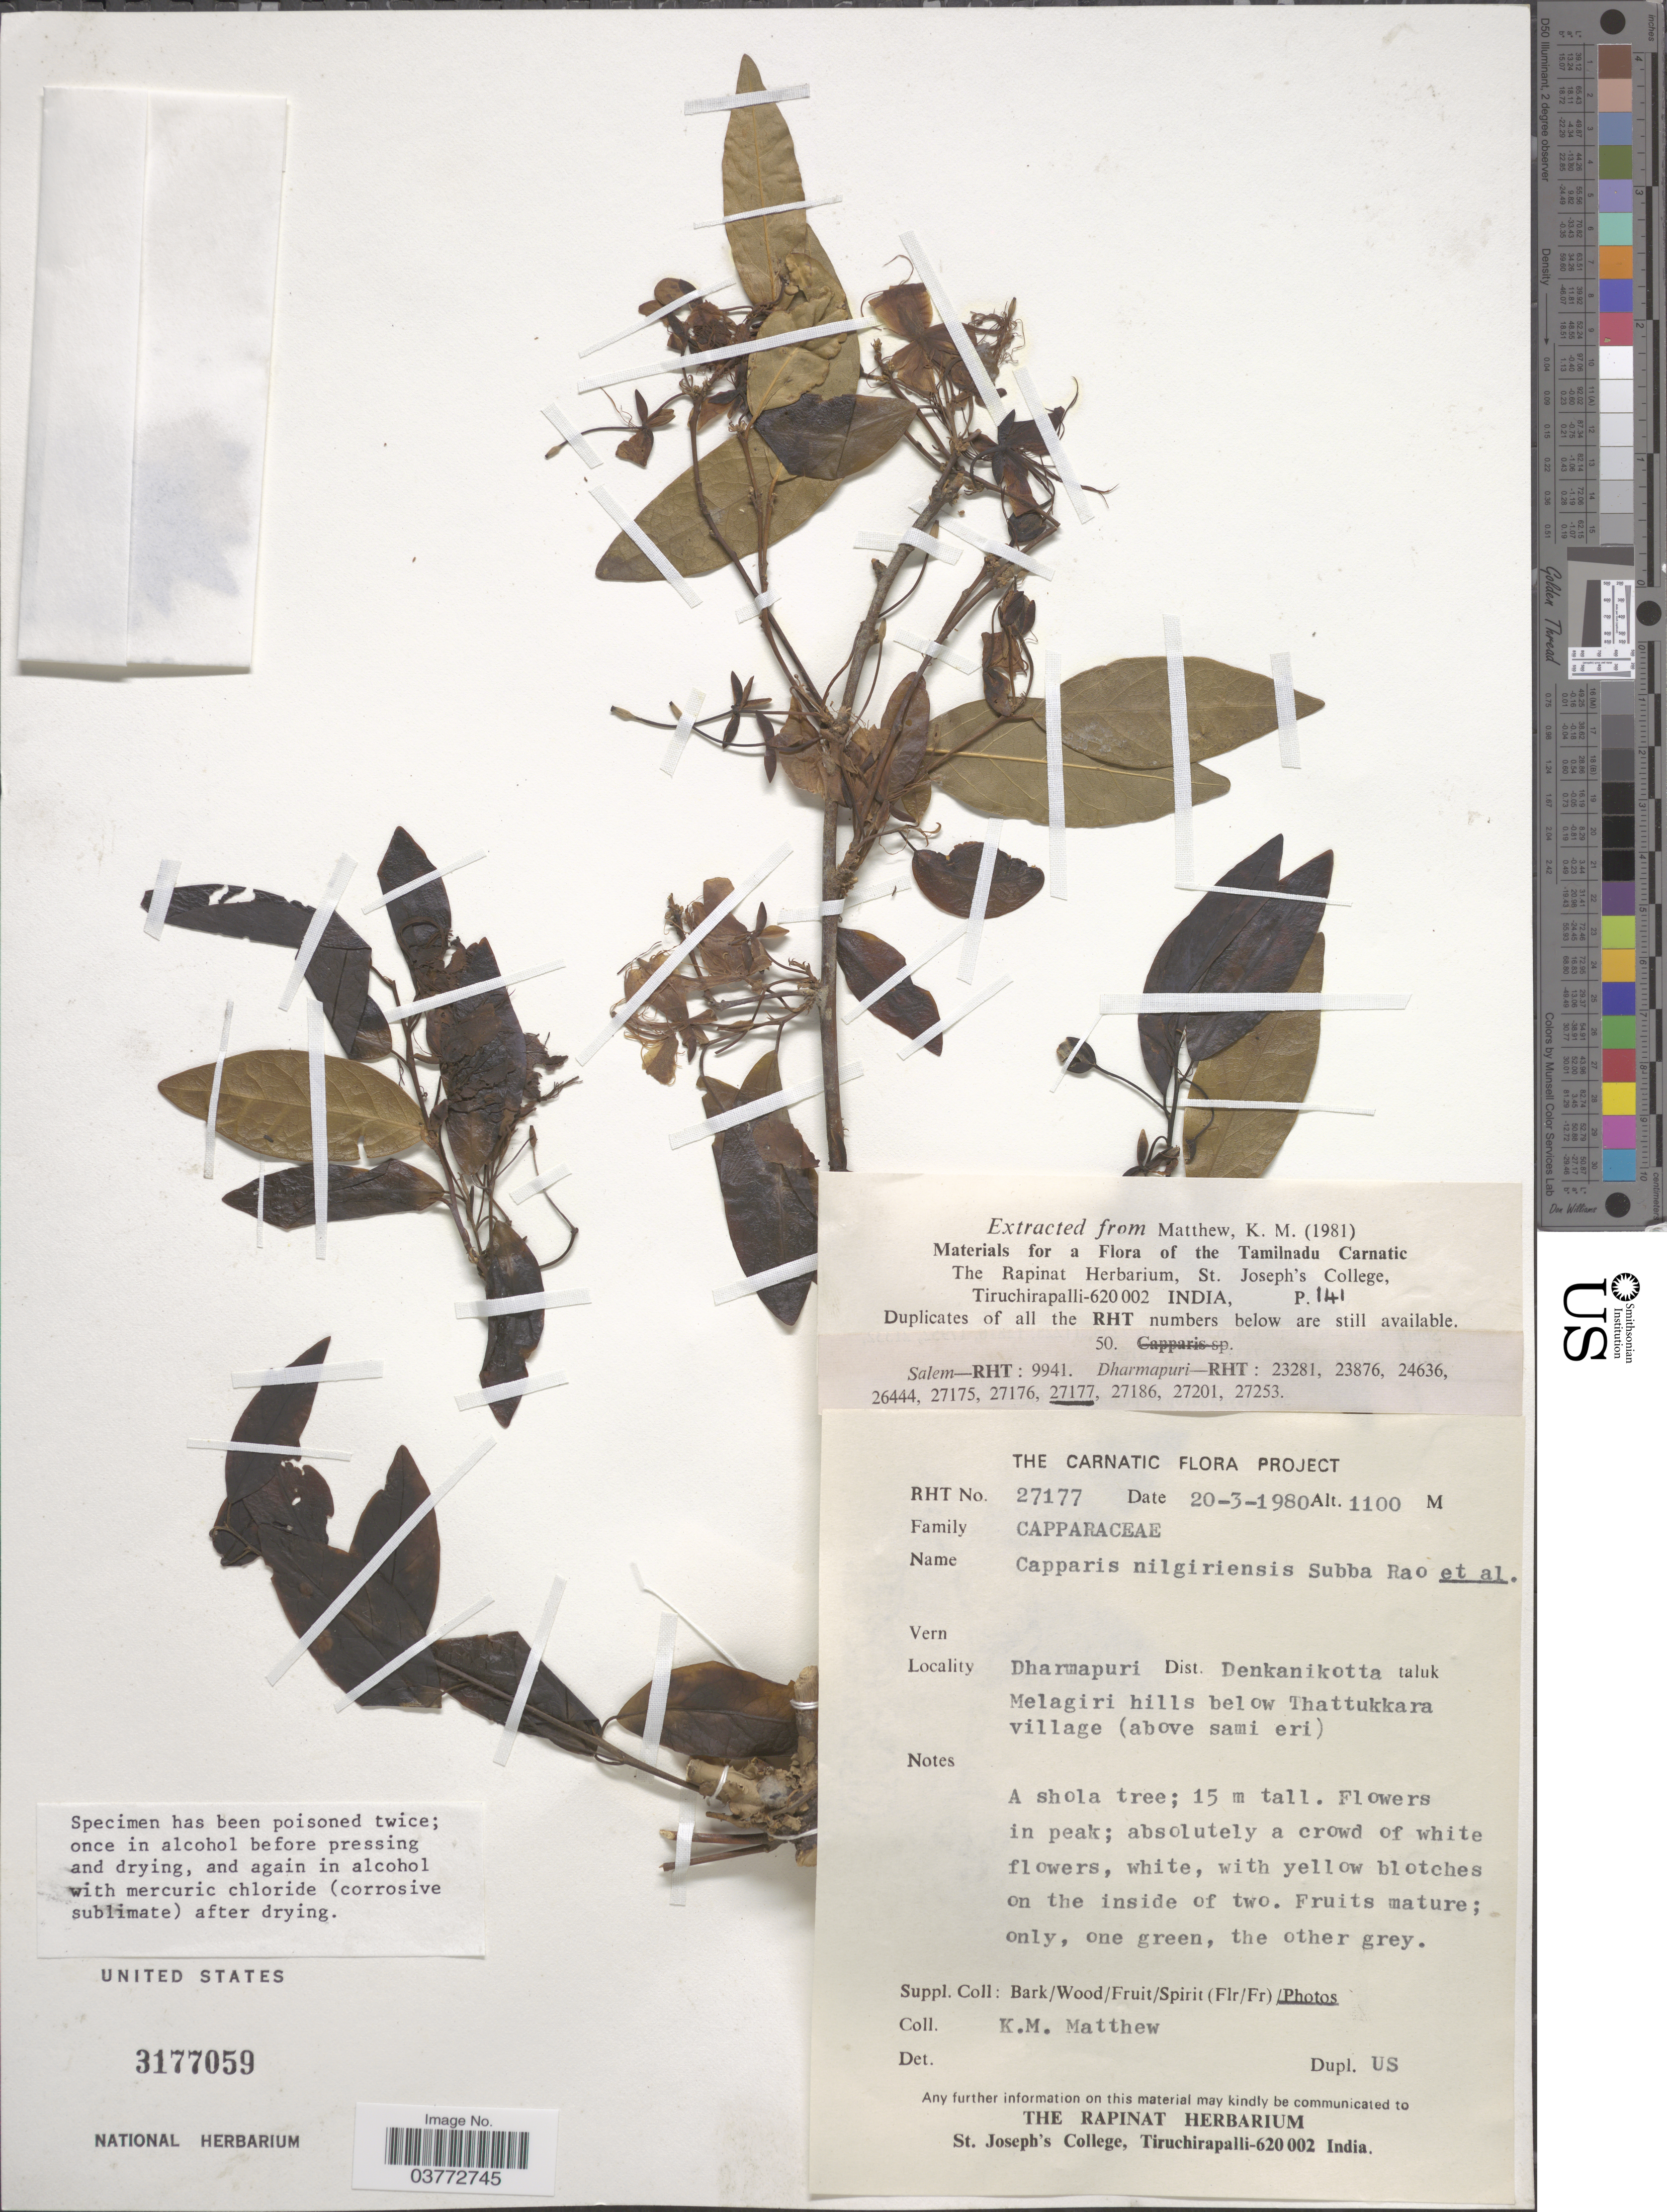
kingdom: Plantae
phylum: Tracheophyta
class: Magnoliopsida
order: Brassicales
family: Capparaceae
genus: Capparis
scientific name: Capparis nilgiriensis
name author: Subba Rao et al.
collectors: K. M. Matthew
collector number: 27177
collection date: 1980-03-20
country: India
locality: Dharmapuri Dist. Denkanikotta. Melagiri hills below Thattukkara village (above sami eri).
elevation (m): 1100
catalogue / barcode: US 3177059